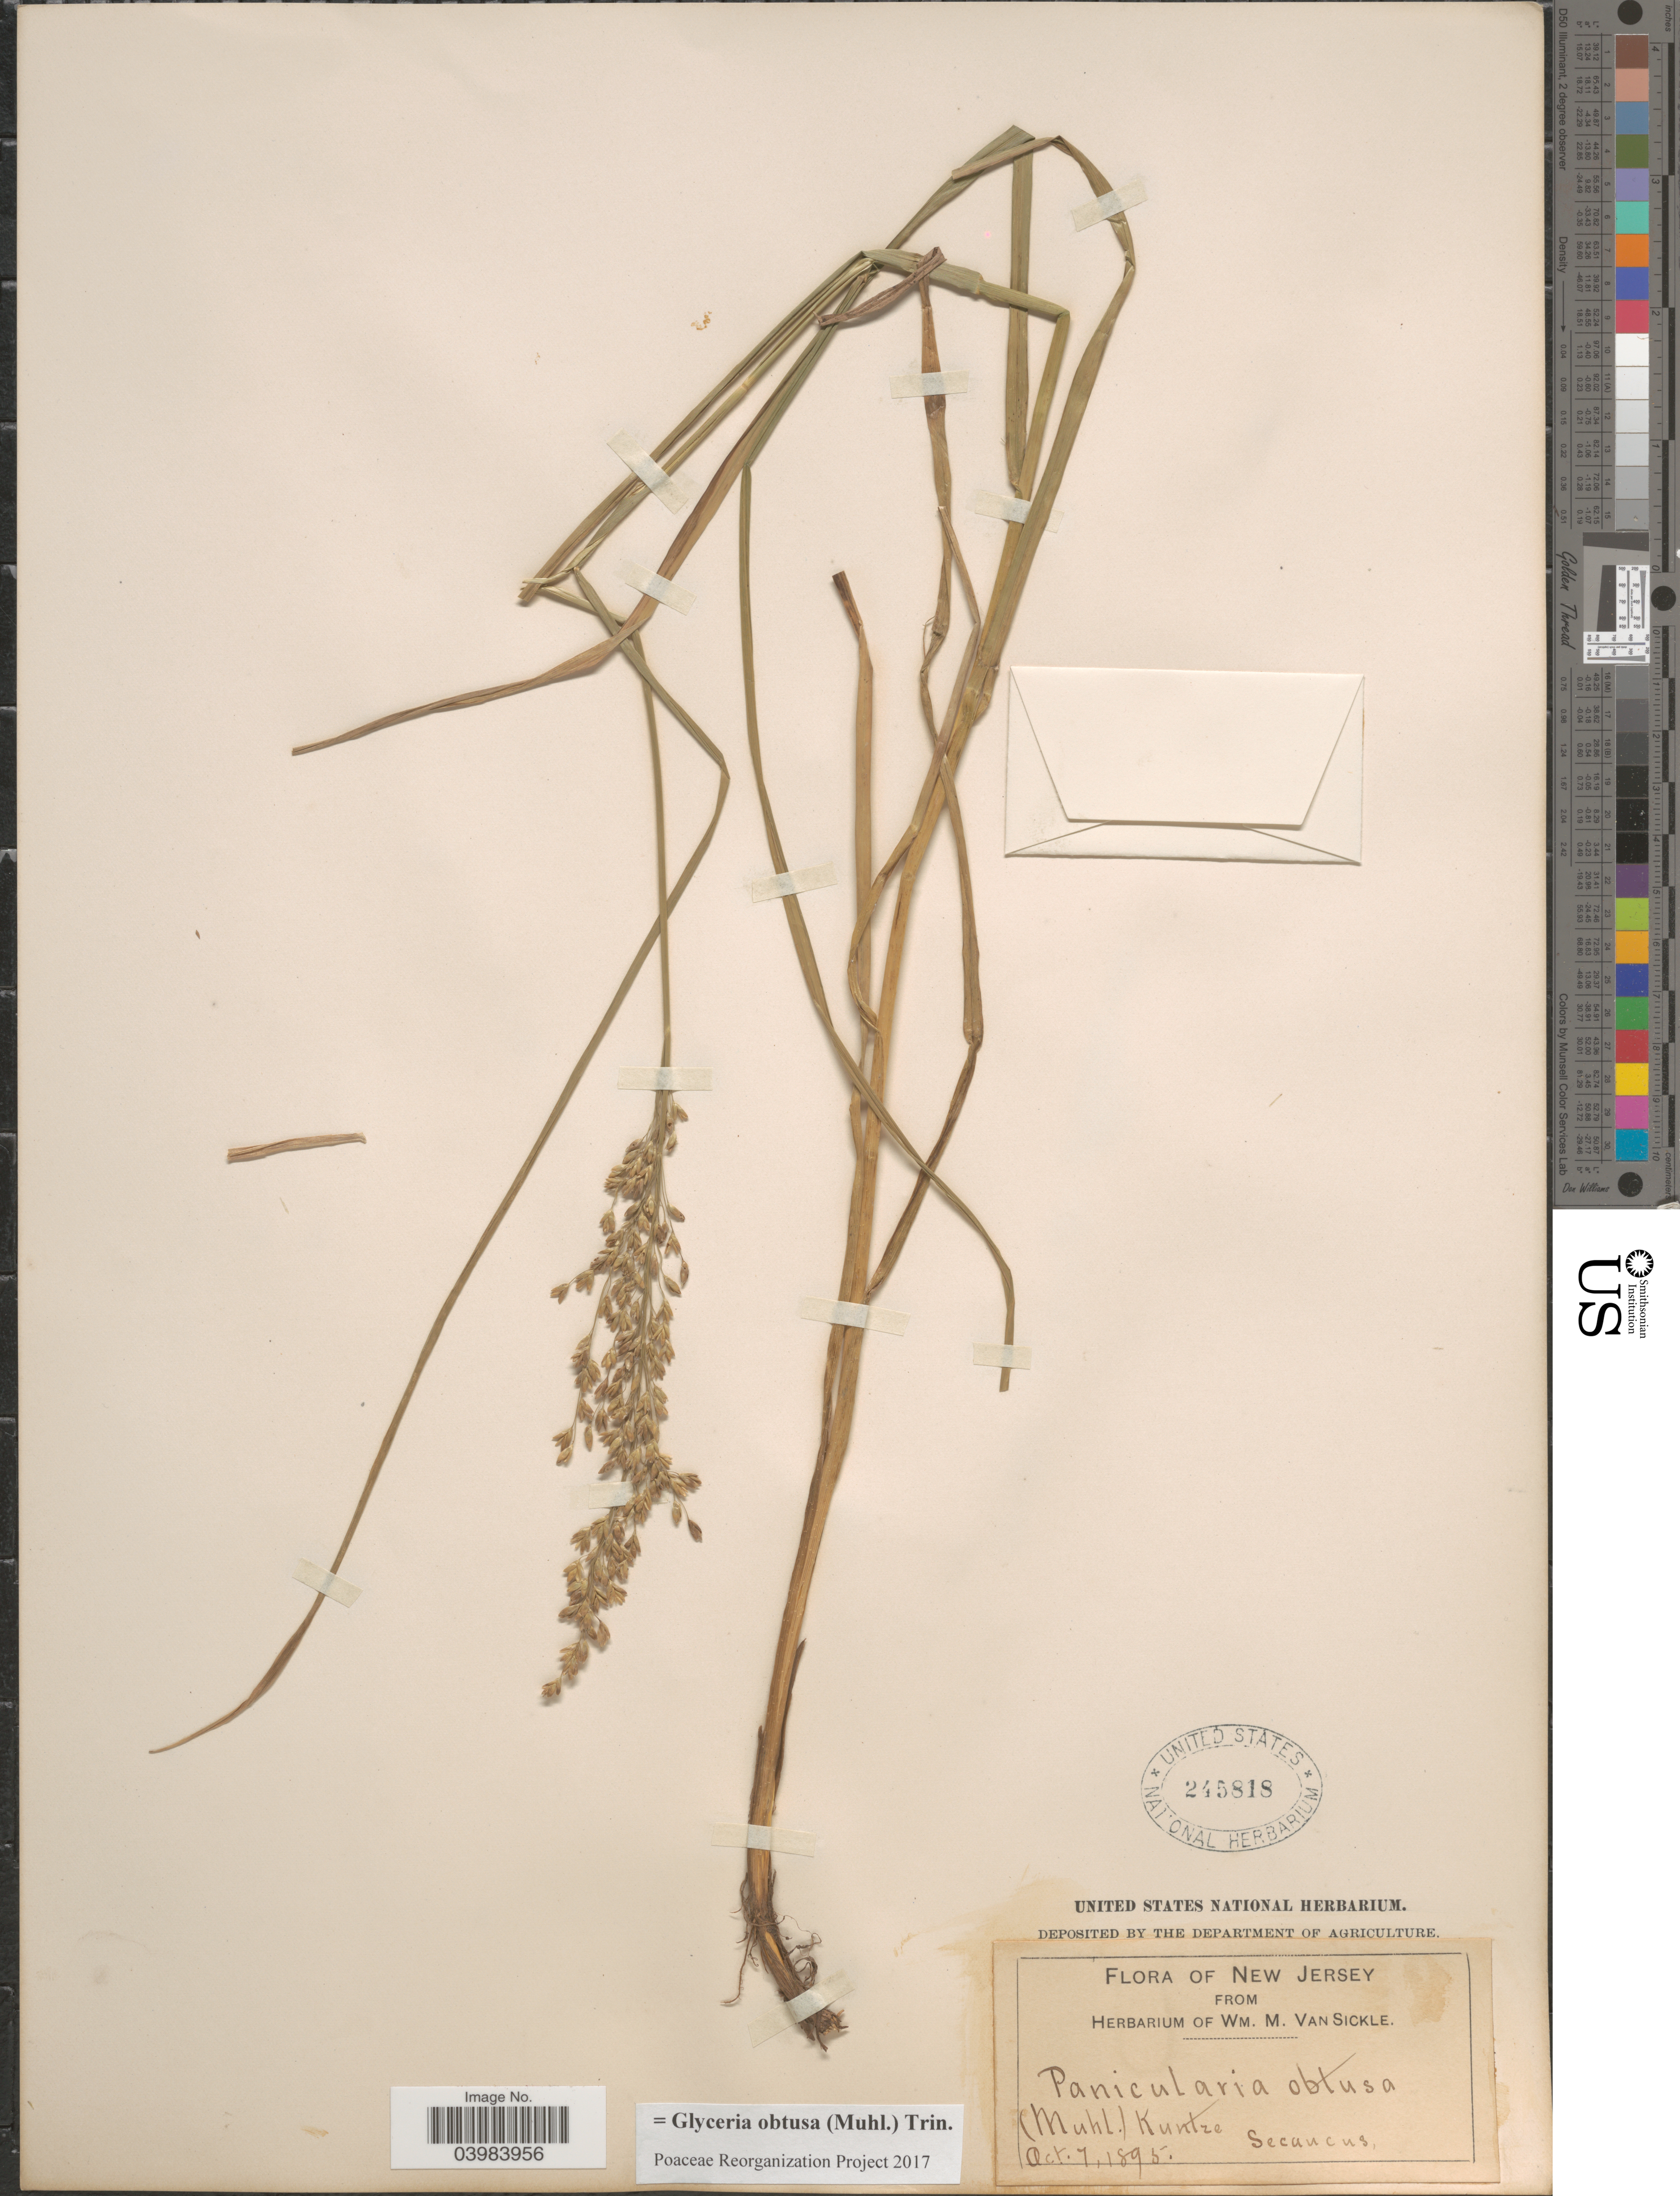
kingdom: Plantae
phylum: Tracheophyta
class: Liliopsida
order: Poales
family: Poaceae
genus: Glyceria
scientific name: Glyceria obtusa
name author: (Muhl.) Trin.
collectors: ex herb. Wm. M. Van Sickle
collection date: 1895-10-07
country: United States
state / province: New Jersey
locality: Secaucus.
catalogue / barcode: US 245818